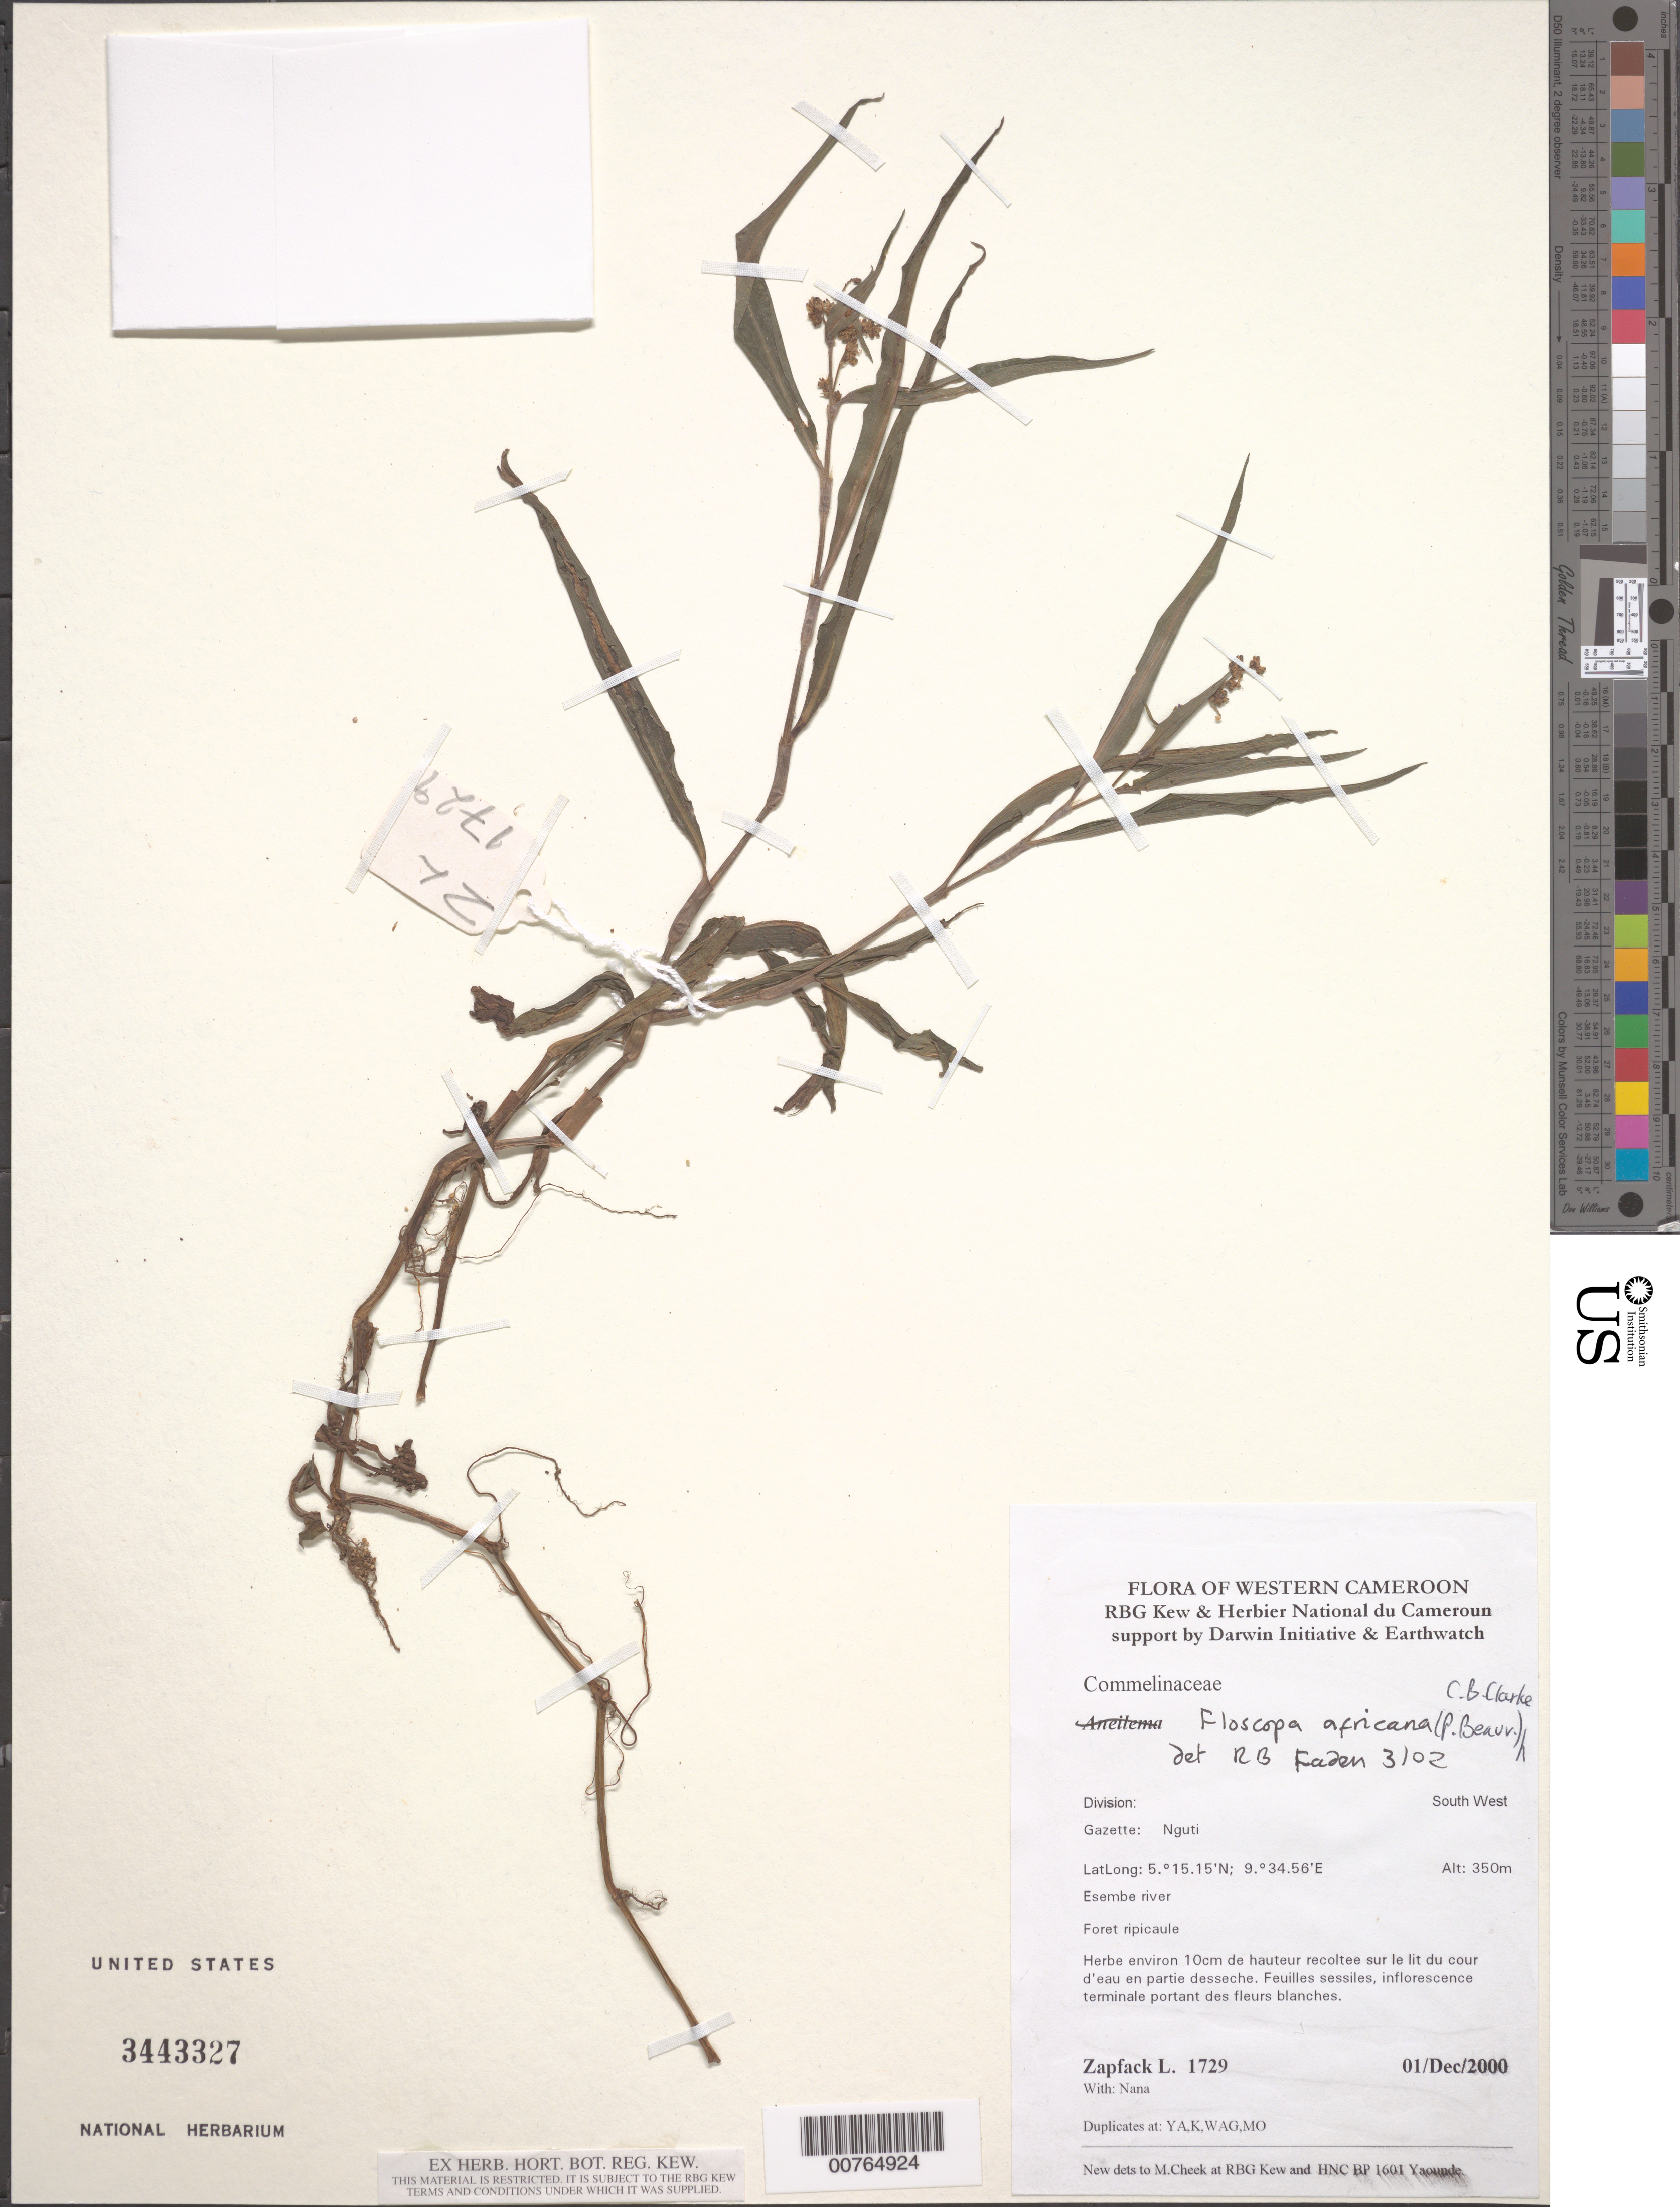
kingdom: Plantae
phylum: Tracheophyta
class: Liliopsida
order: Commelinales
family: Commelinaceae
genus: Floscopa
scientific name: Floscopa africana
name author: (P. Beauv.) C.B. Clarke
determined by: Faden, Robert B., (US), Smithsonian Institution - National Museum of Natural History (UNITED STATES)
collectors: L. Zapfack & F. Nana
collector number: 1729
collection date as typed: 01 Dec 2000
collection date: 2000-12-01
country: Cameroon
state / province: Sud-Ouest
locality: Nguti.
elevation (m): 350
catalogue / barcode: US 3443327